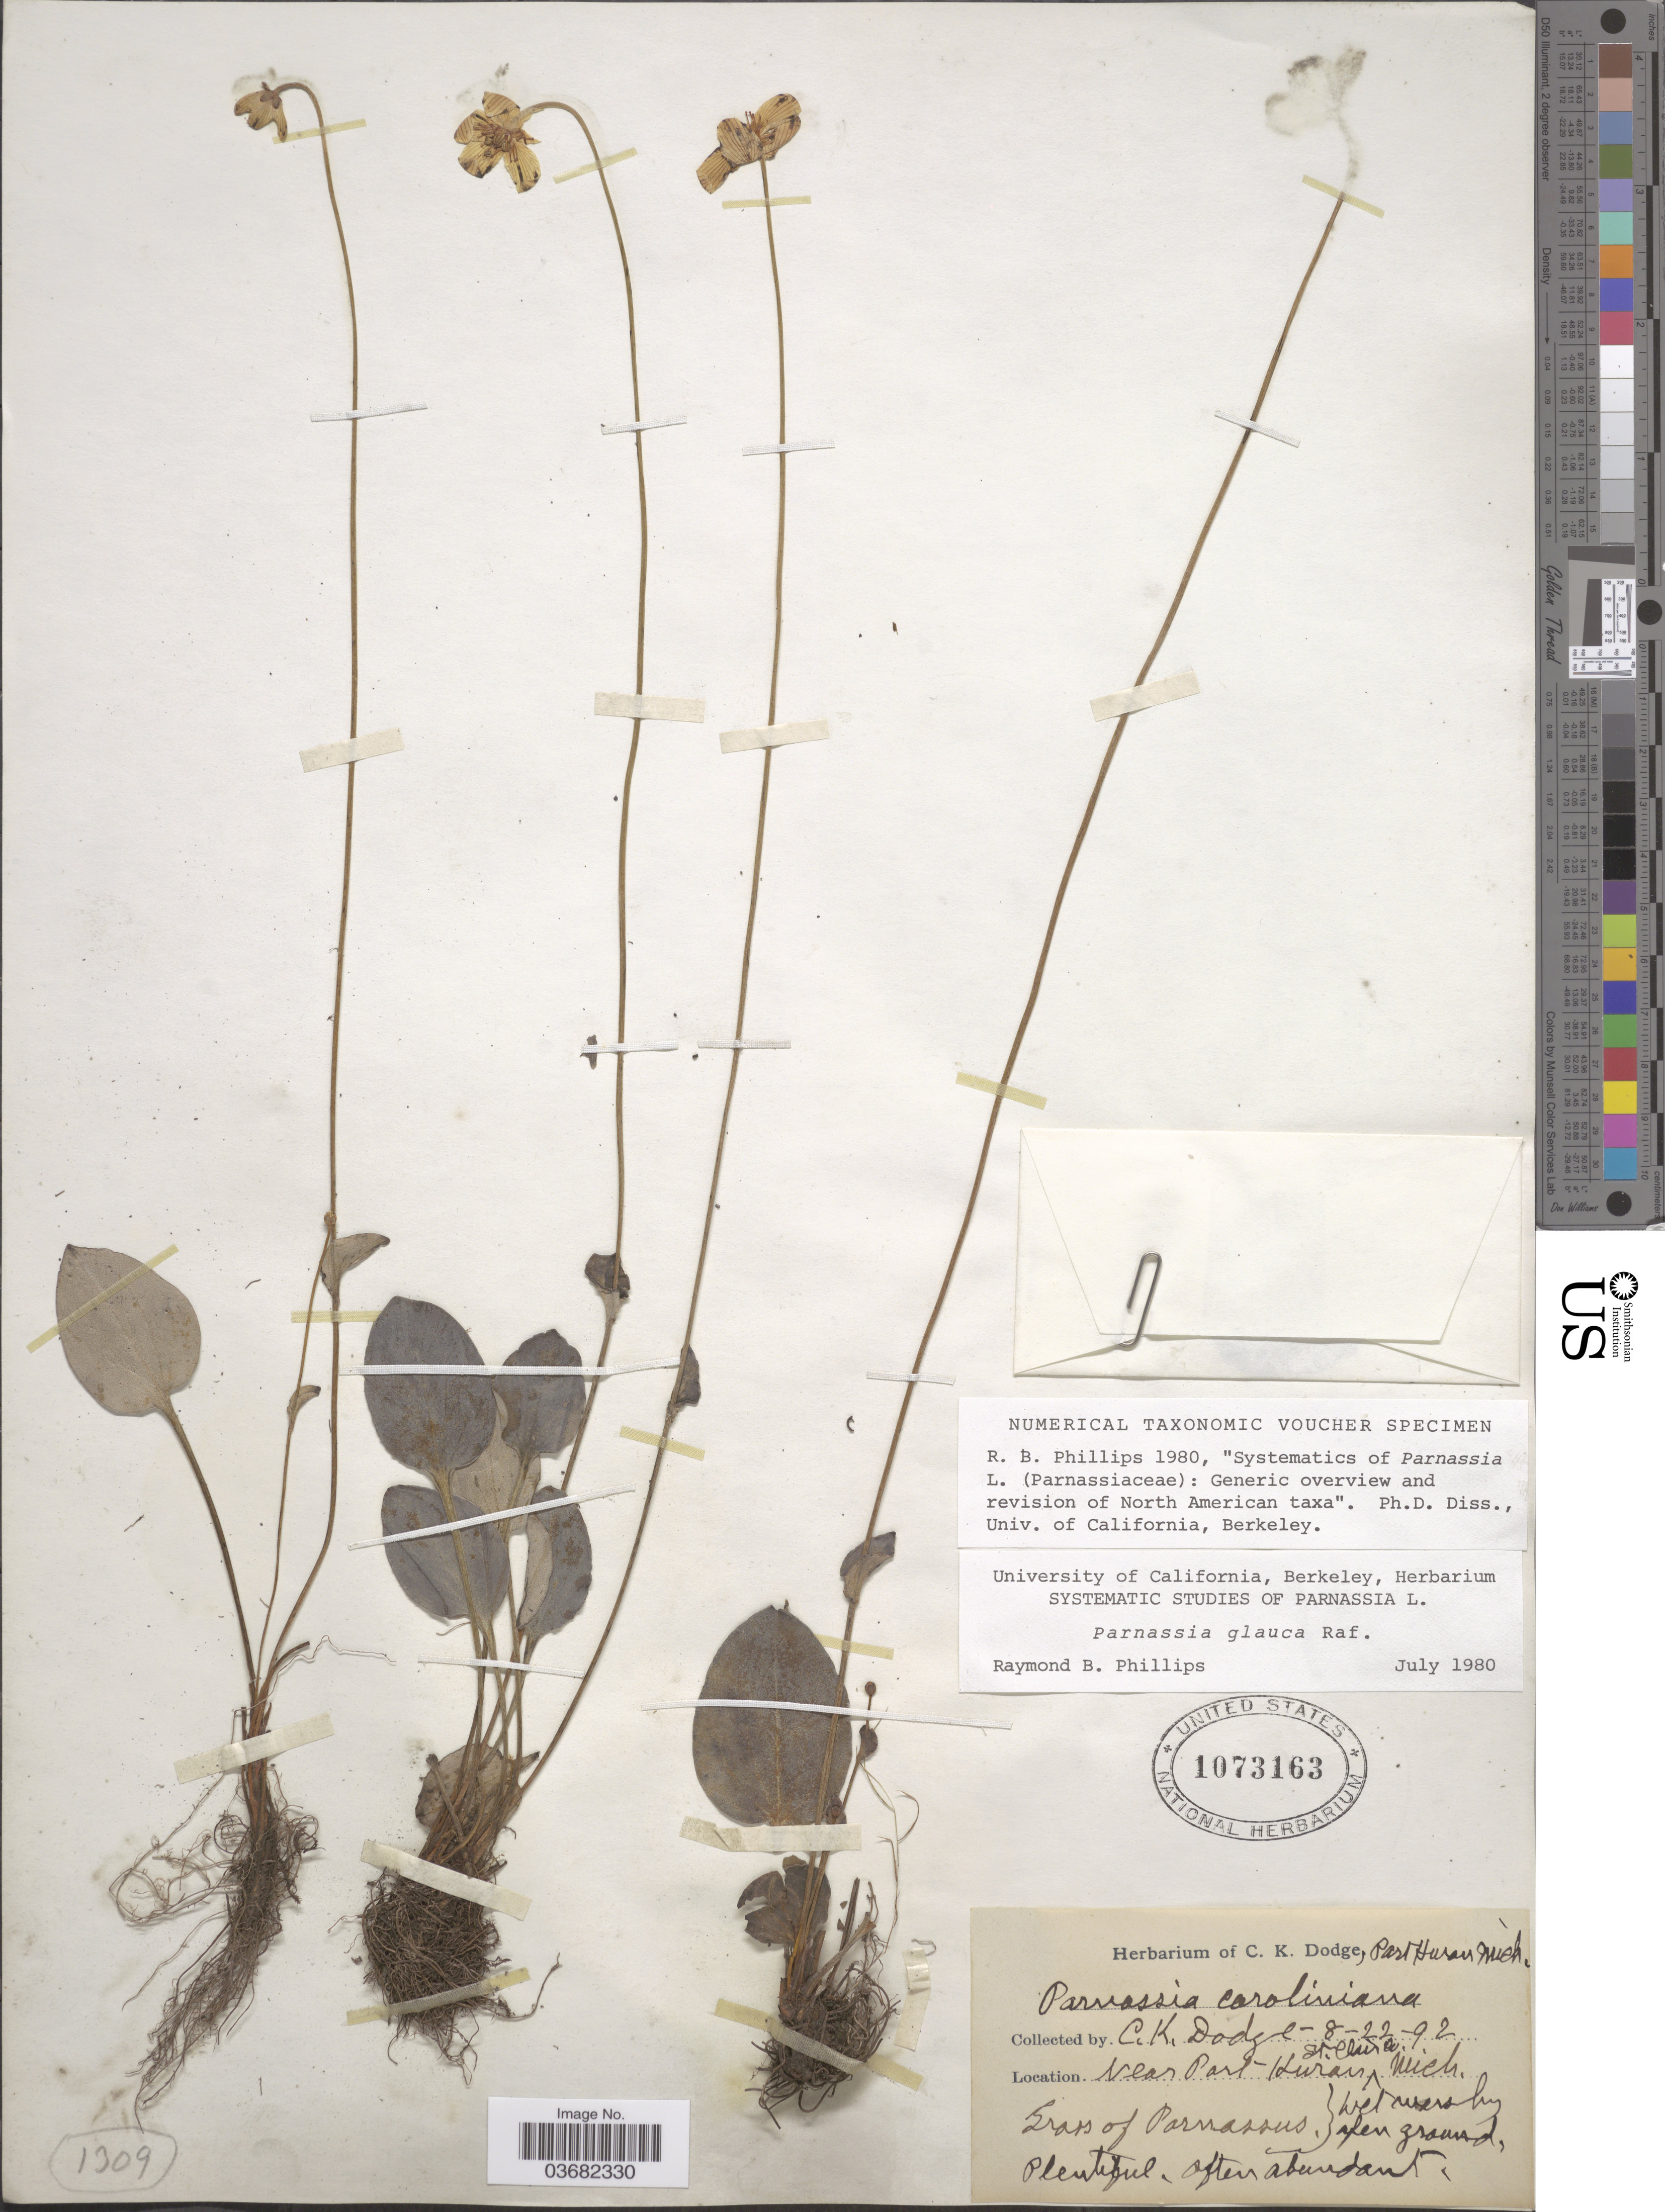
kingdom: Plantae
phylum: Tracheophyta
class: Magnoliopsida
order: Celastrales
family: Parnassiaceae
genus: Parnassia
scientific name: Parnassia glauca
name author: Raf.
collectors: C. Dodge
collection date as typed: Transcribed d/m/y: 22/8/92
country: United States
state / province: Michigan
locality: Near Port Huron.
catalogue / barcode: US 1073163